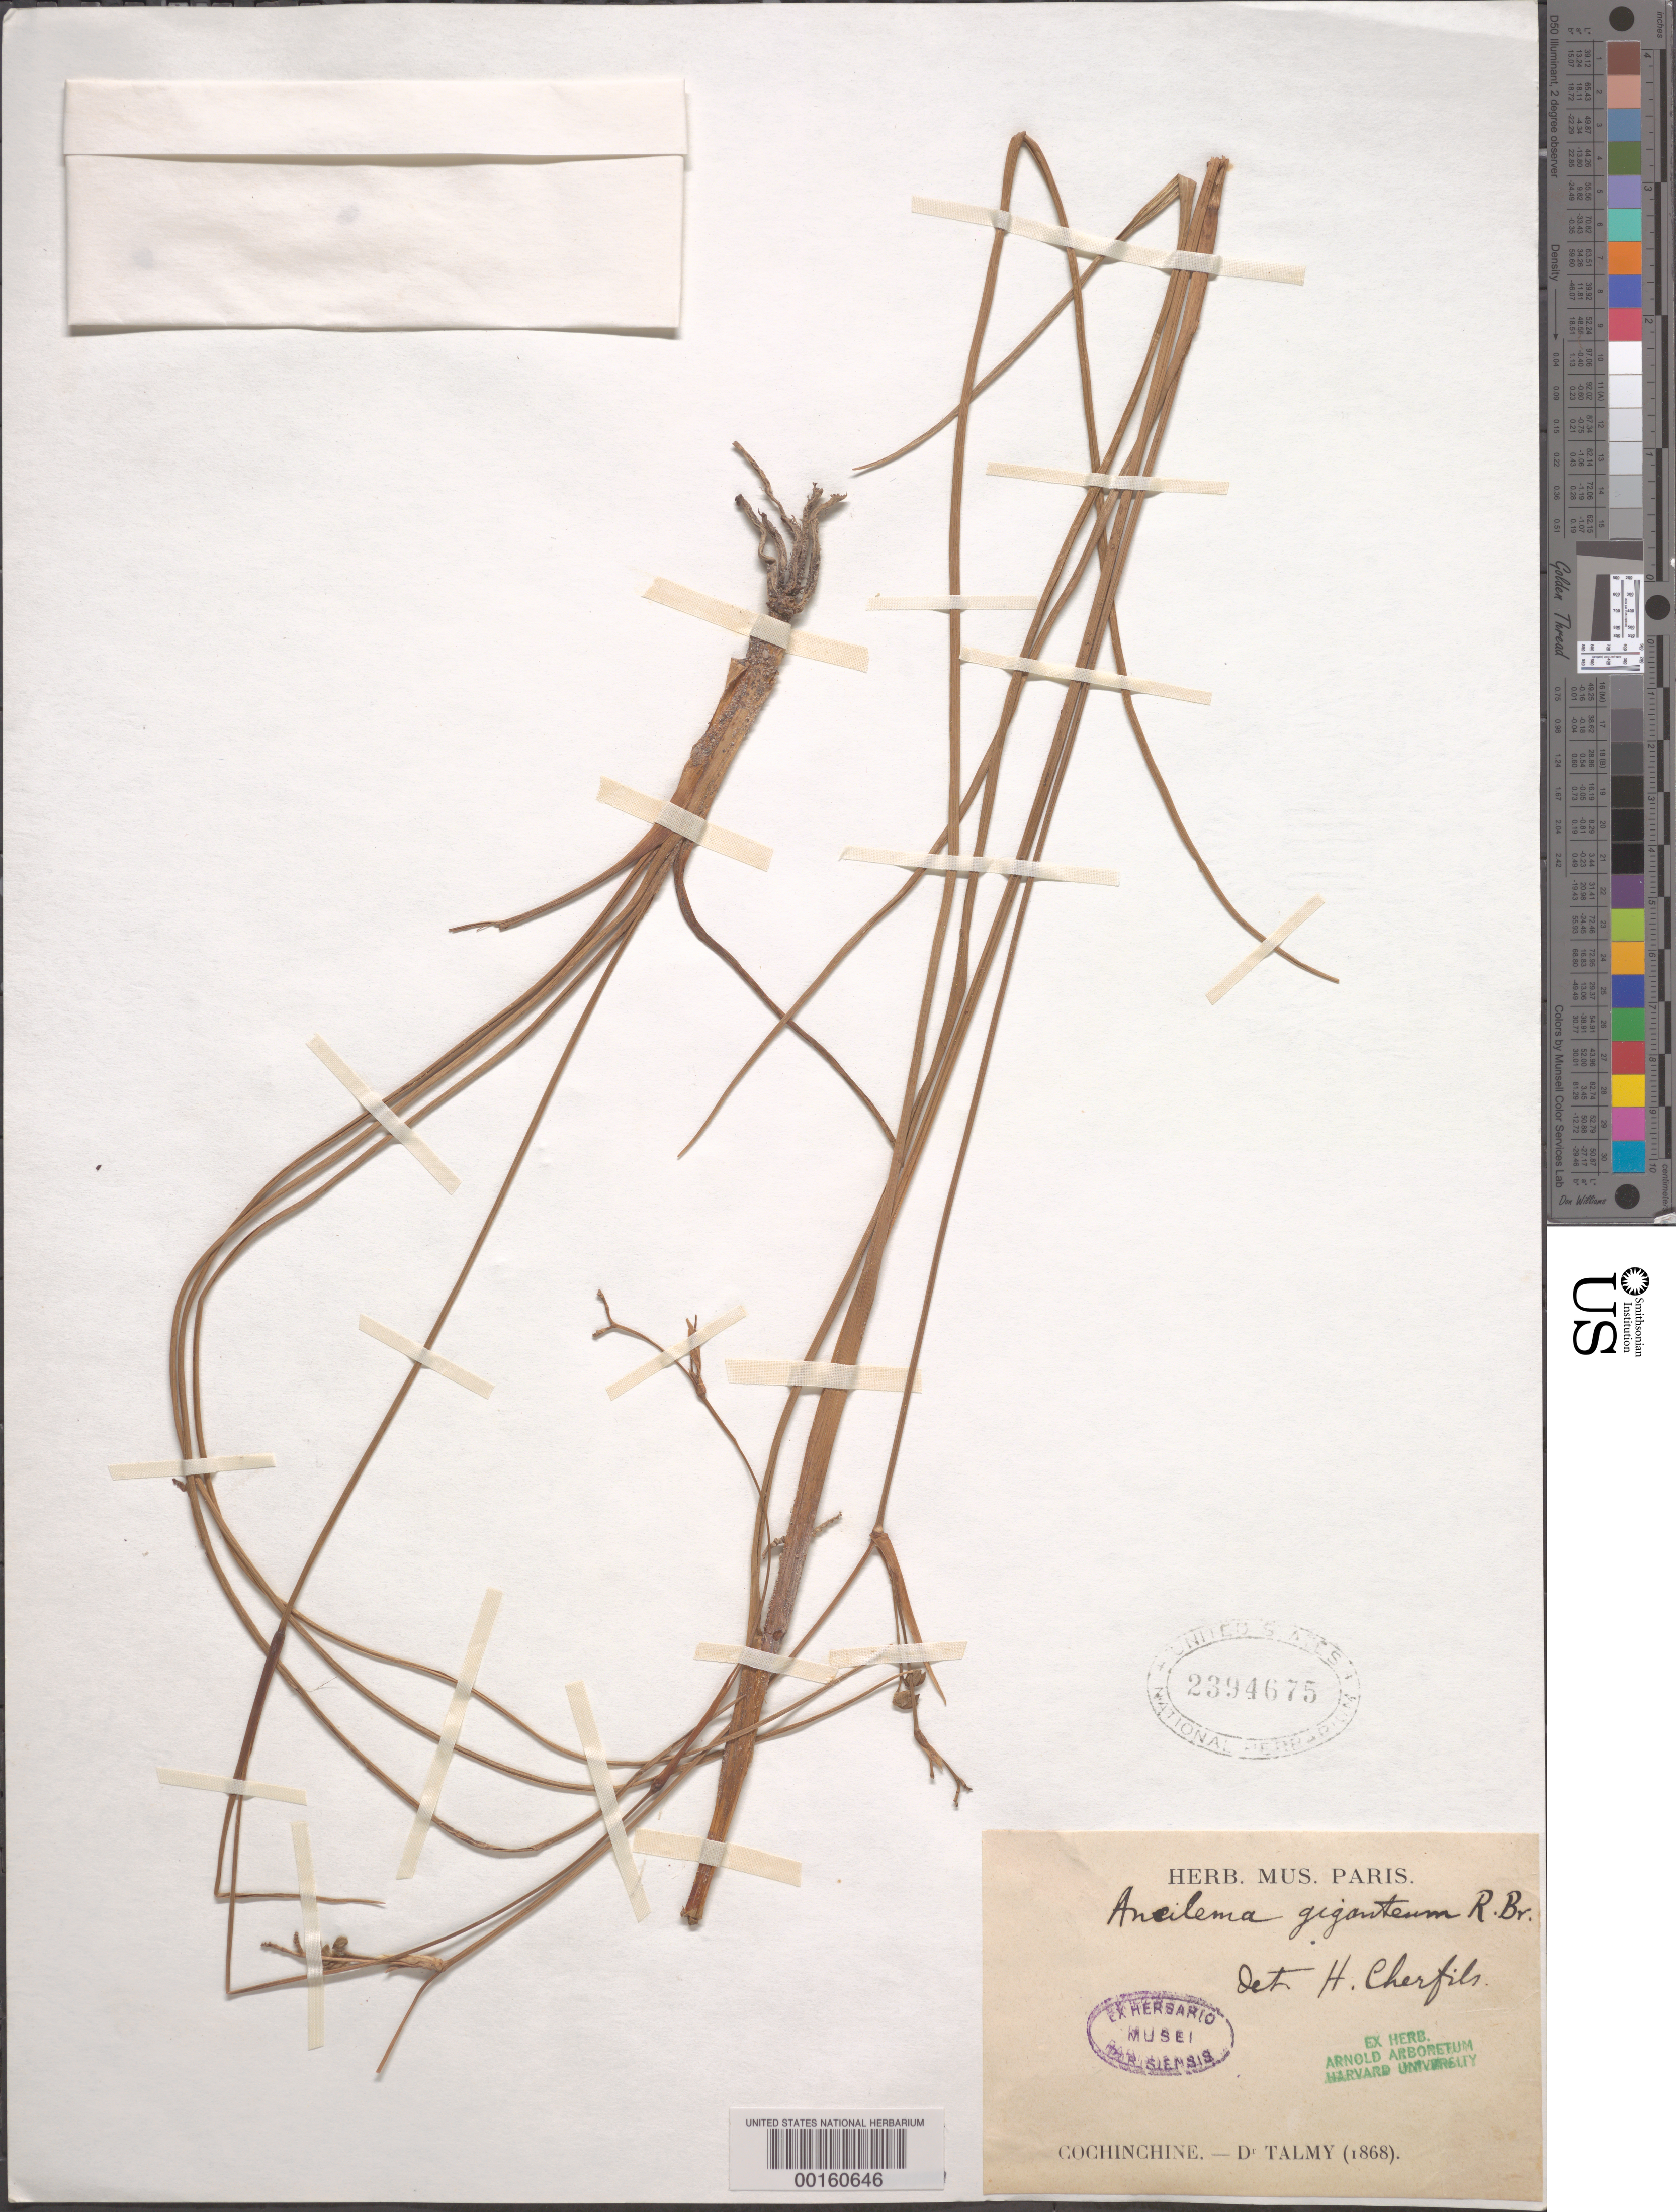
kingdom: Plantae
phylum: Tracheophyta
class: Liliopsida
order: Commelinales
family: Commelinaceae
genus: Murdannia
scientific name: Murdannia gigantea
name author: (Vahl) G. Brückn.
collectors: -. Talmy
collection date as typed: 1868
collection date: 1868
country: Vietnam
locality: Southern vietnam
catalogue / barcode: US 2394675